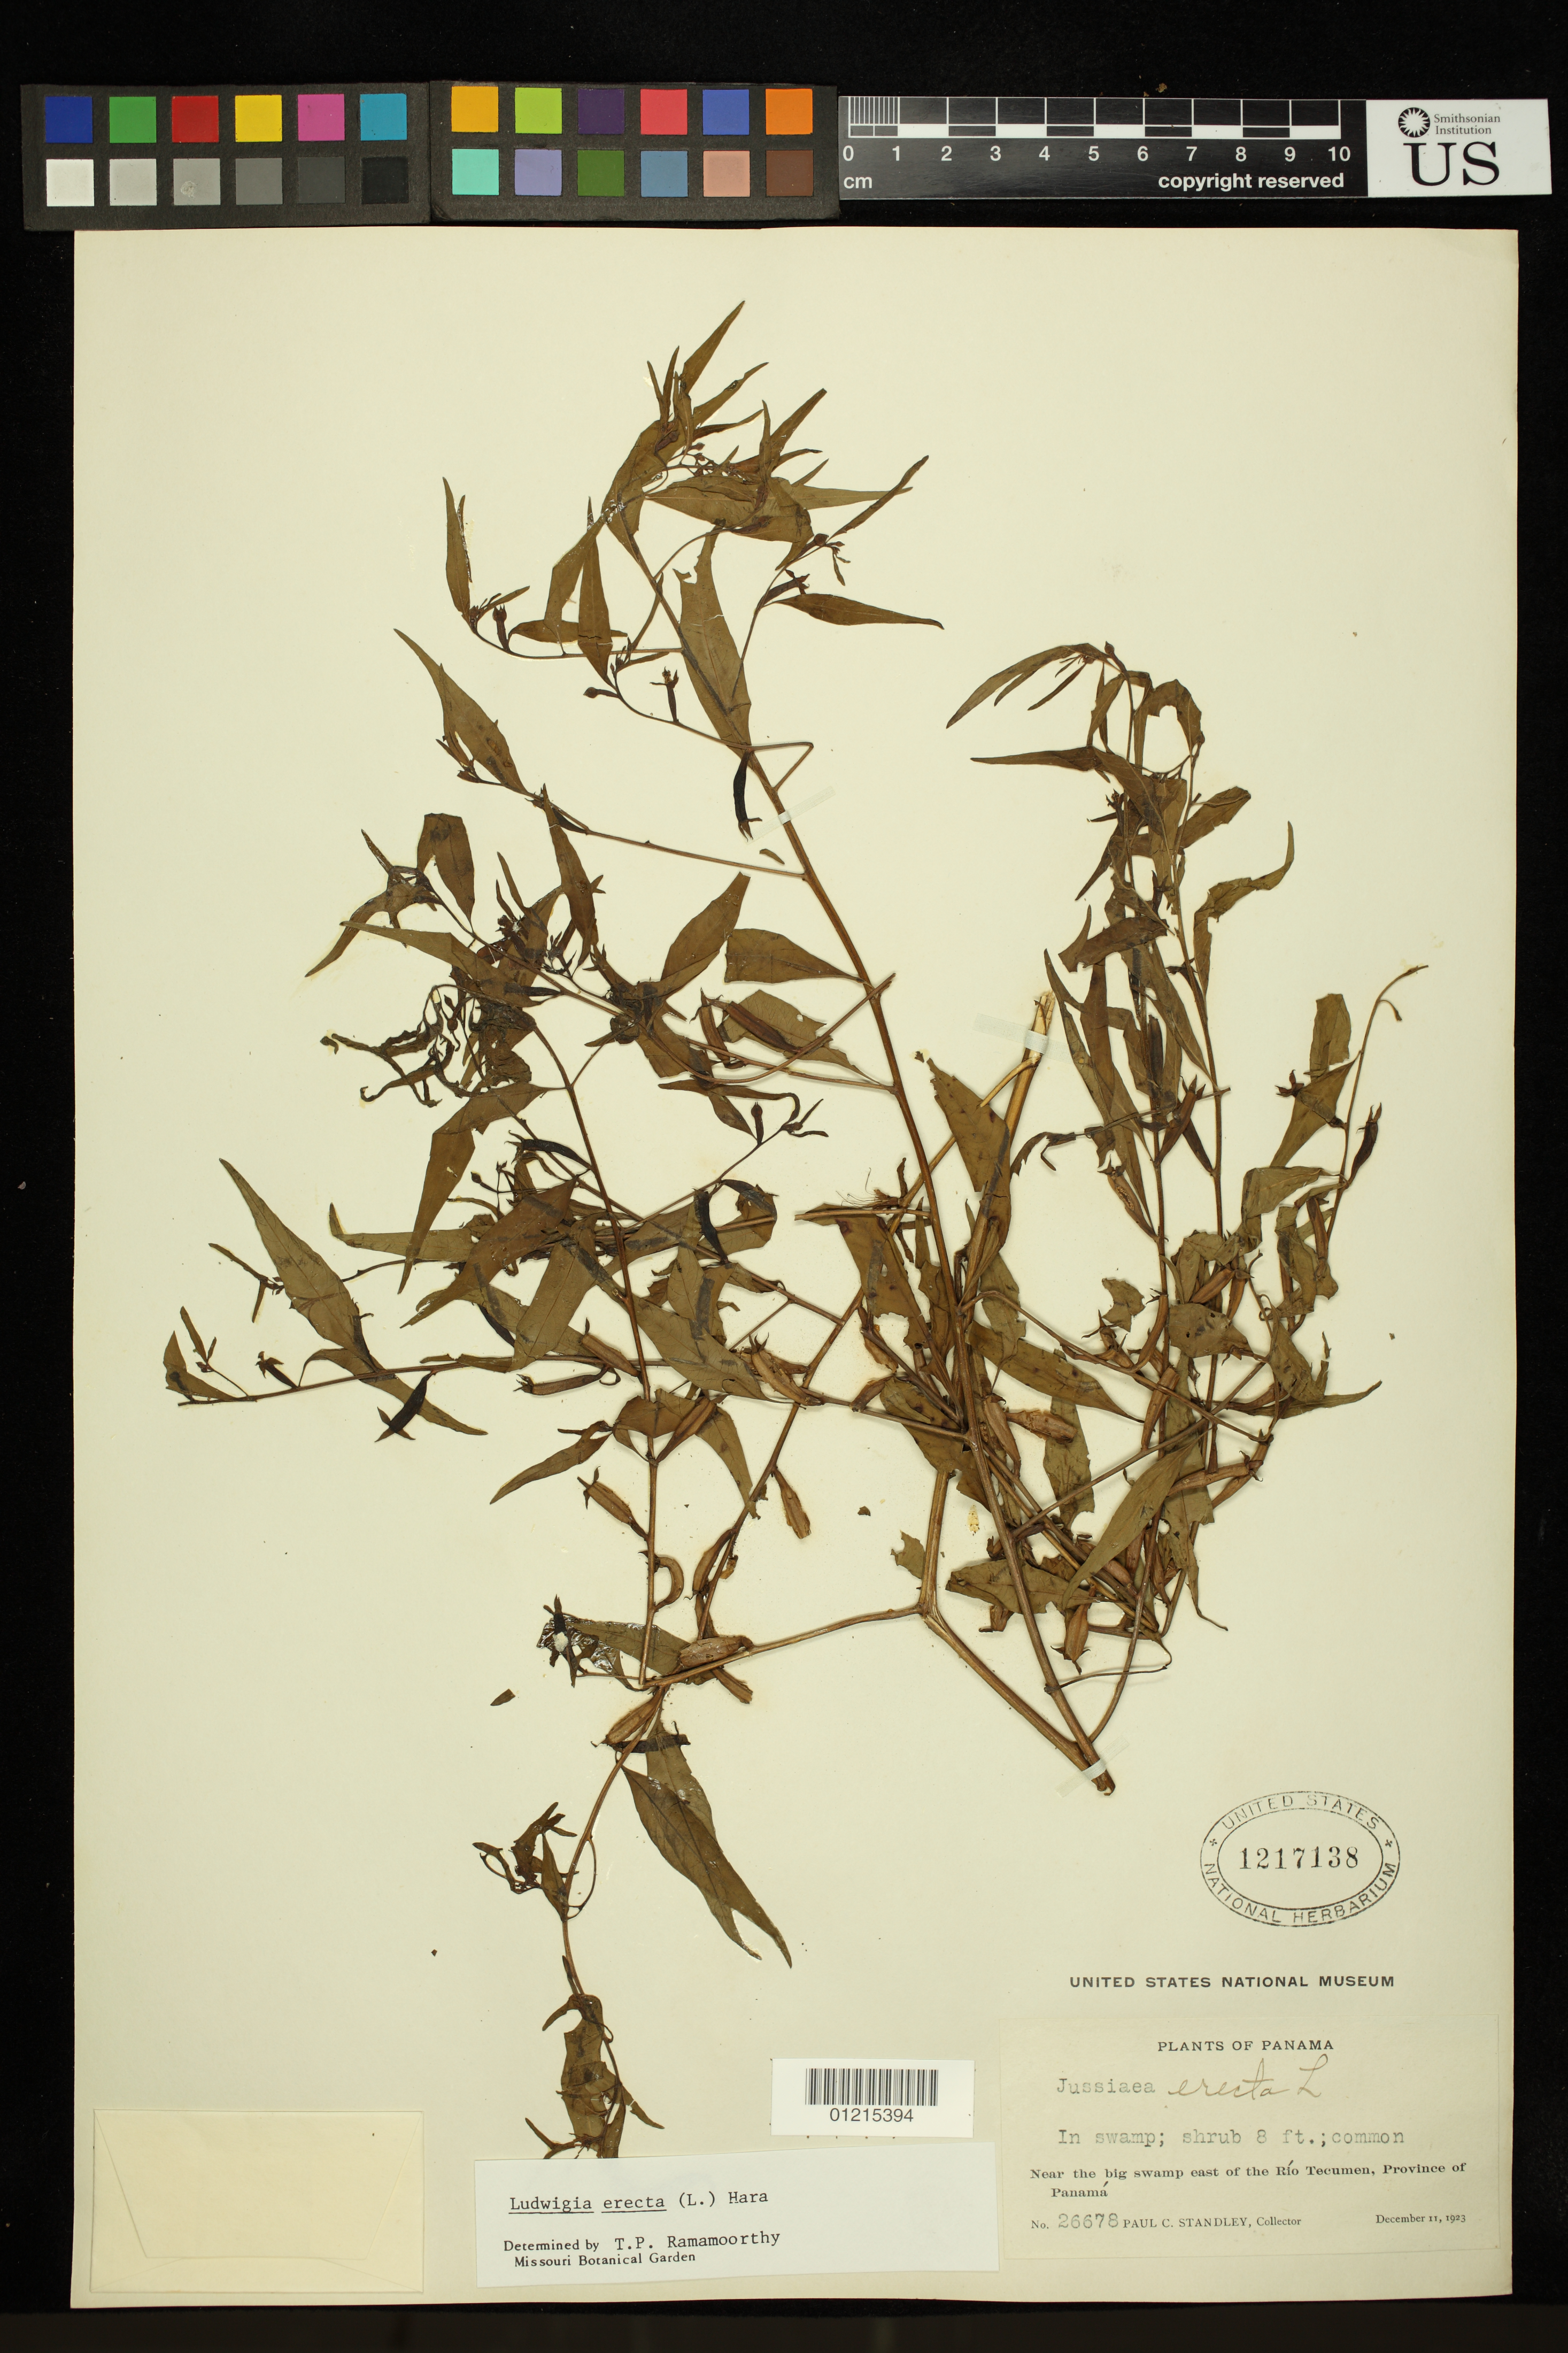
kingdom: Plantae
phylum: Tracheophyta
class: Magnoliopsida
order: Myrtales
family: Onagraceae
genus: Ludwigia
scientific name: Ludwigia erecta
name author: (L.) H. Hara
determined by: Ramamoorthy, T. P.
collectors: P. C. Standley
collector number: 26678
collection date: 1923-12-11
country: Panama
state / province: Panamá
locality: Near the big swamp east of Rio Tecumen.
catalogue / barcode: US 1217138